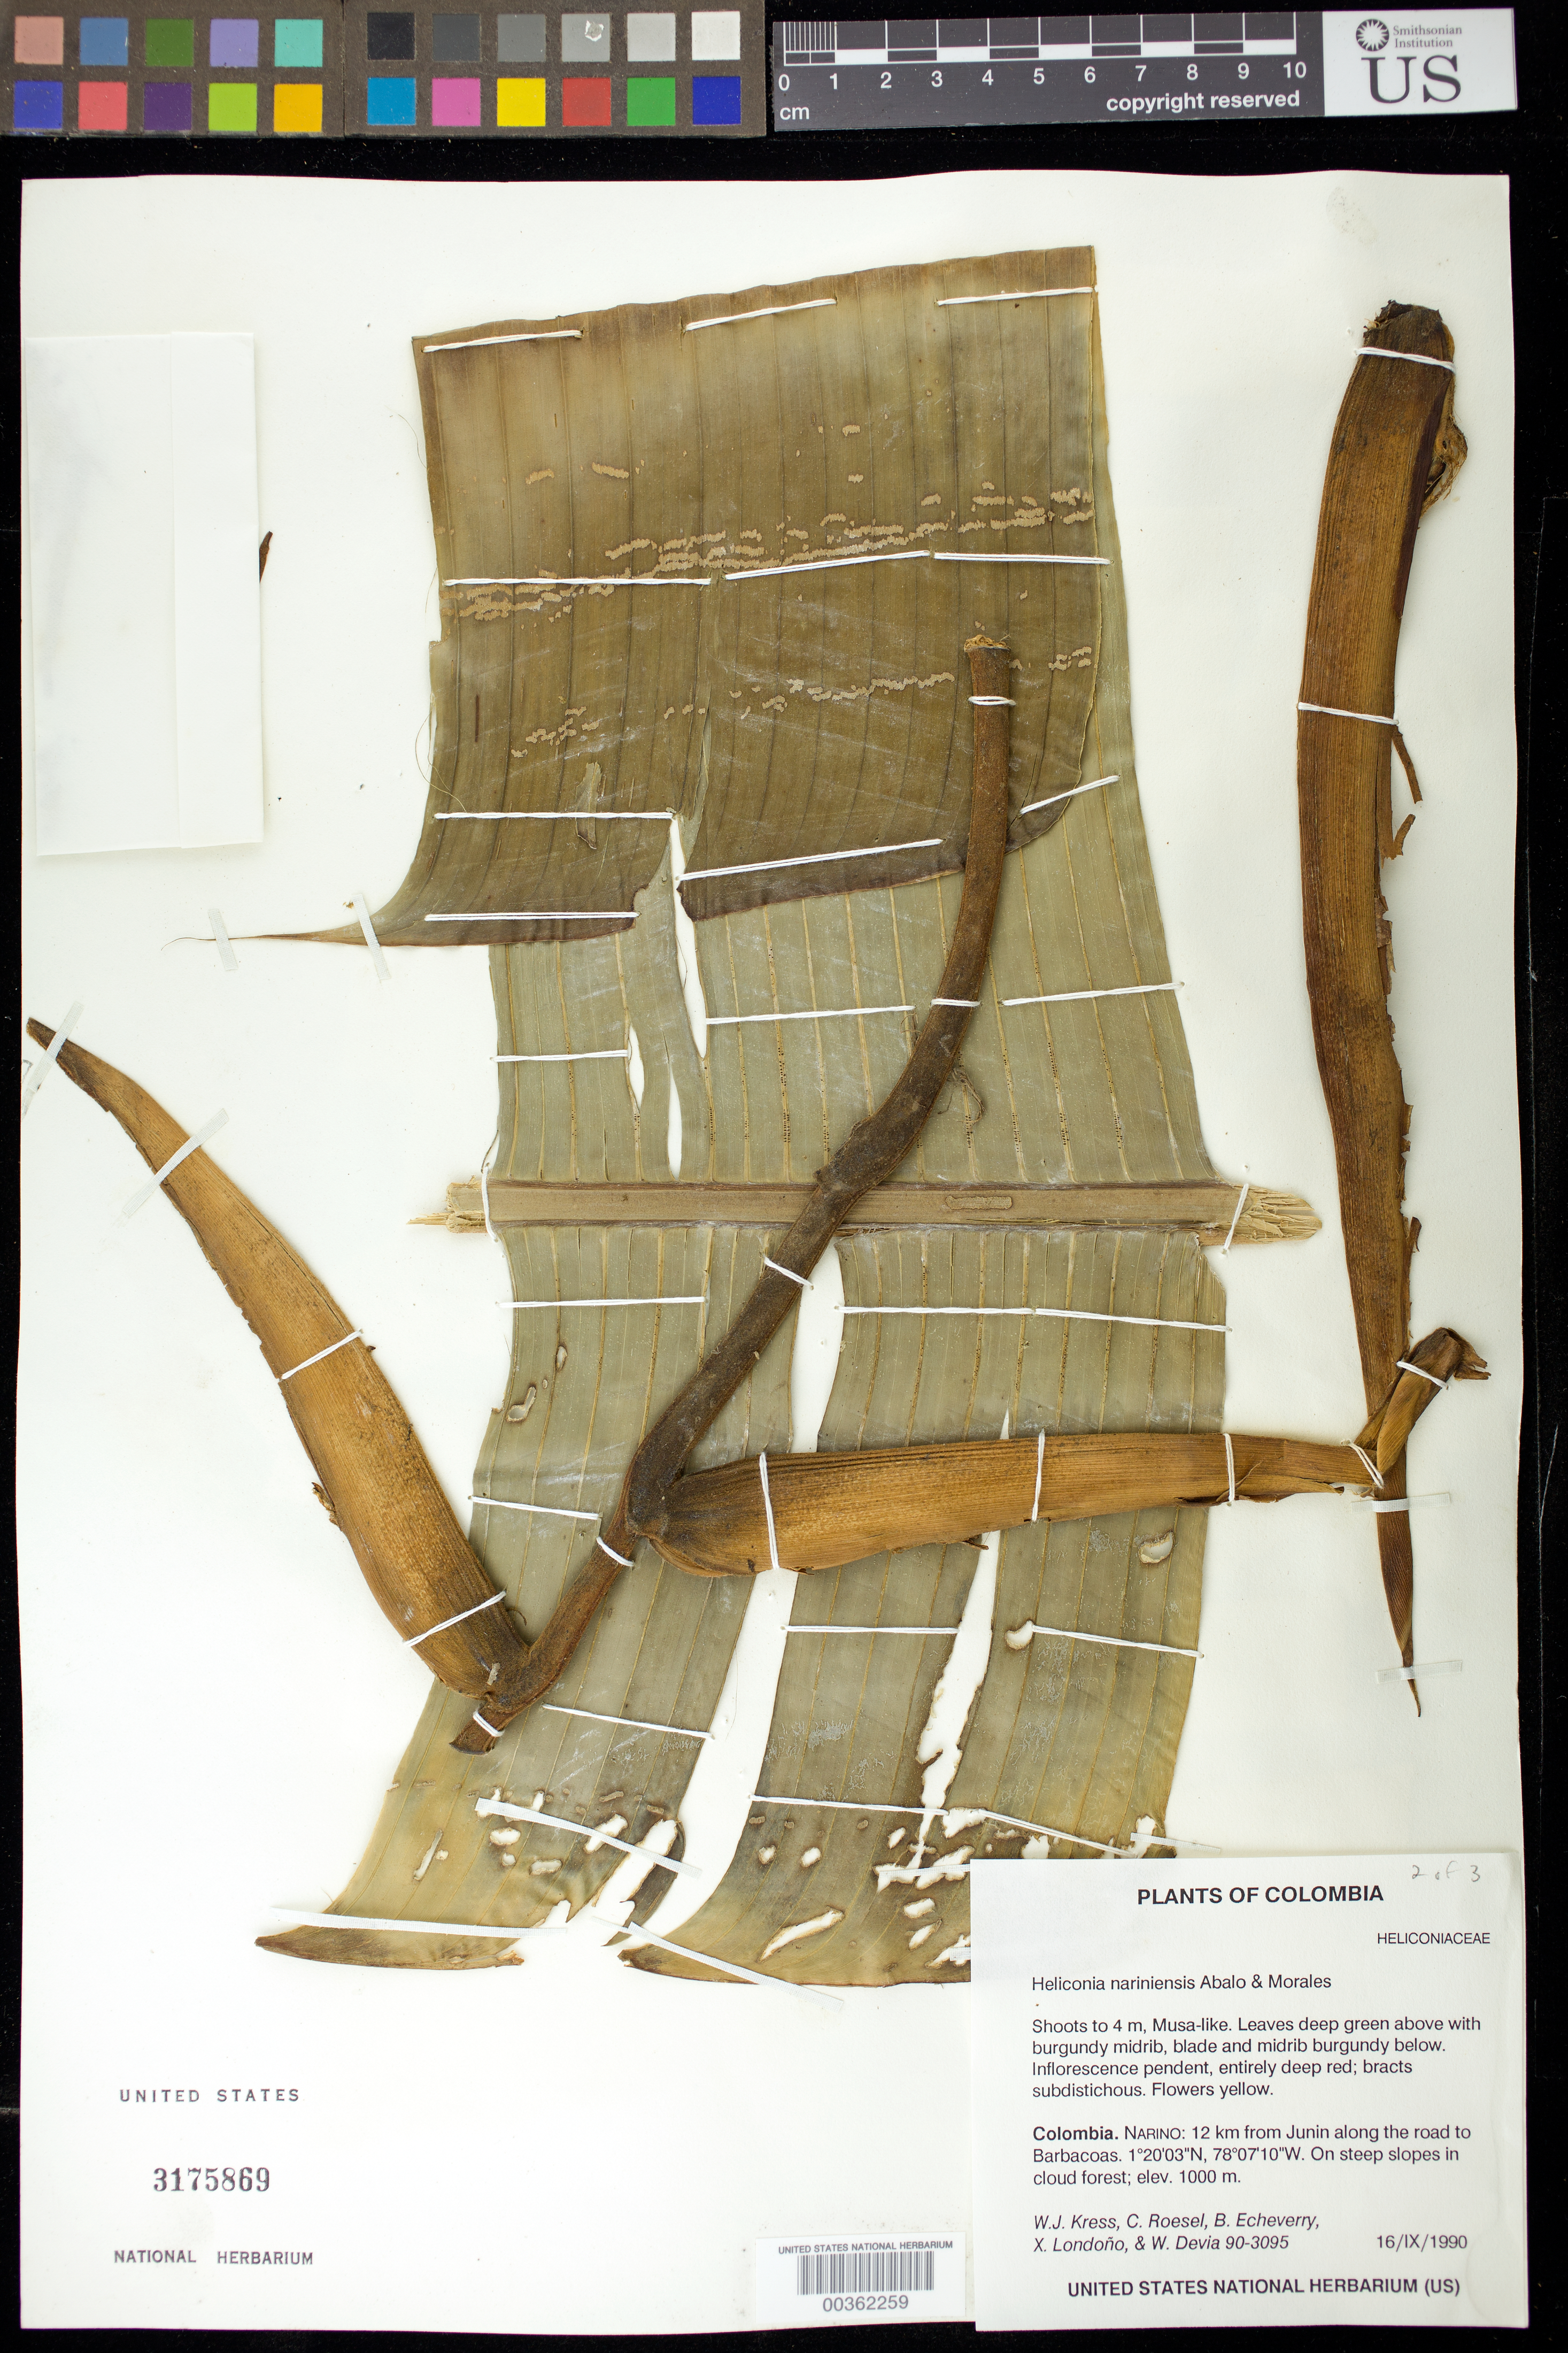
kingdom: Plantae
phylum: Tracheophyta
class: Liliopsida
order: Zingiberales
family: Heliconiaceae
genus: Heliconia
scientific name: Heliconia nariniensis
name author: Abalo & G. Morales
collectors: W. J. Kress, C. S. Roesel, B. Echeverry, X. Londoño & W. Devia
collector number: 90-3095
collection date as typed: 16 Sep 1990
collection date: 1990-09-16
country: Colombia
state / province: Nariño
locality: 12 km from Junin along road to Barbacoas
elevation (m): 1000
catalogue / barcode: US 3175869